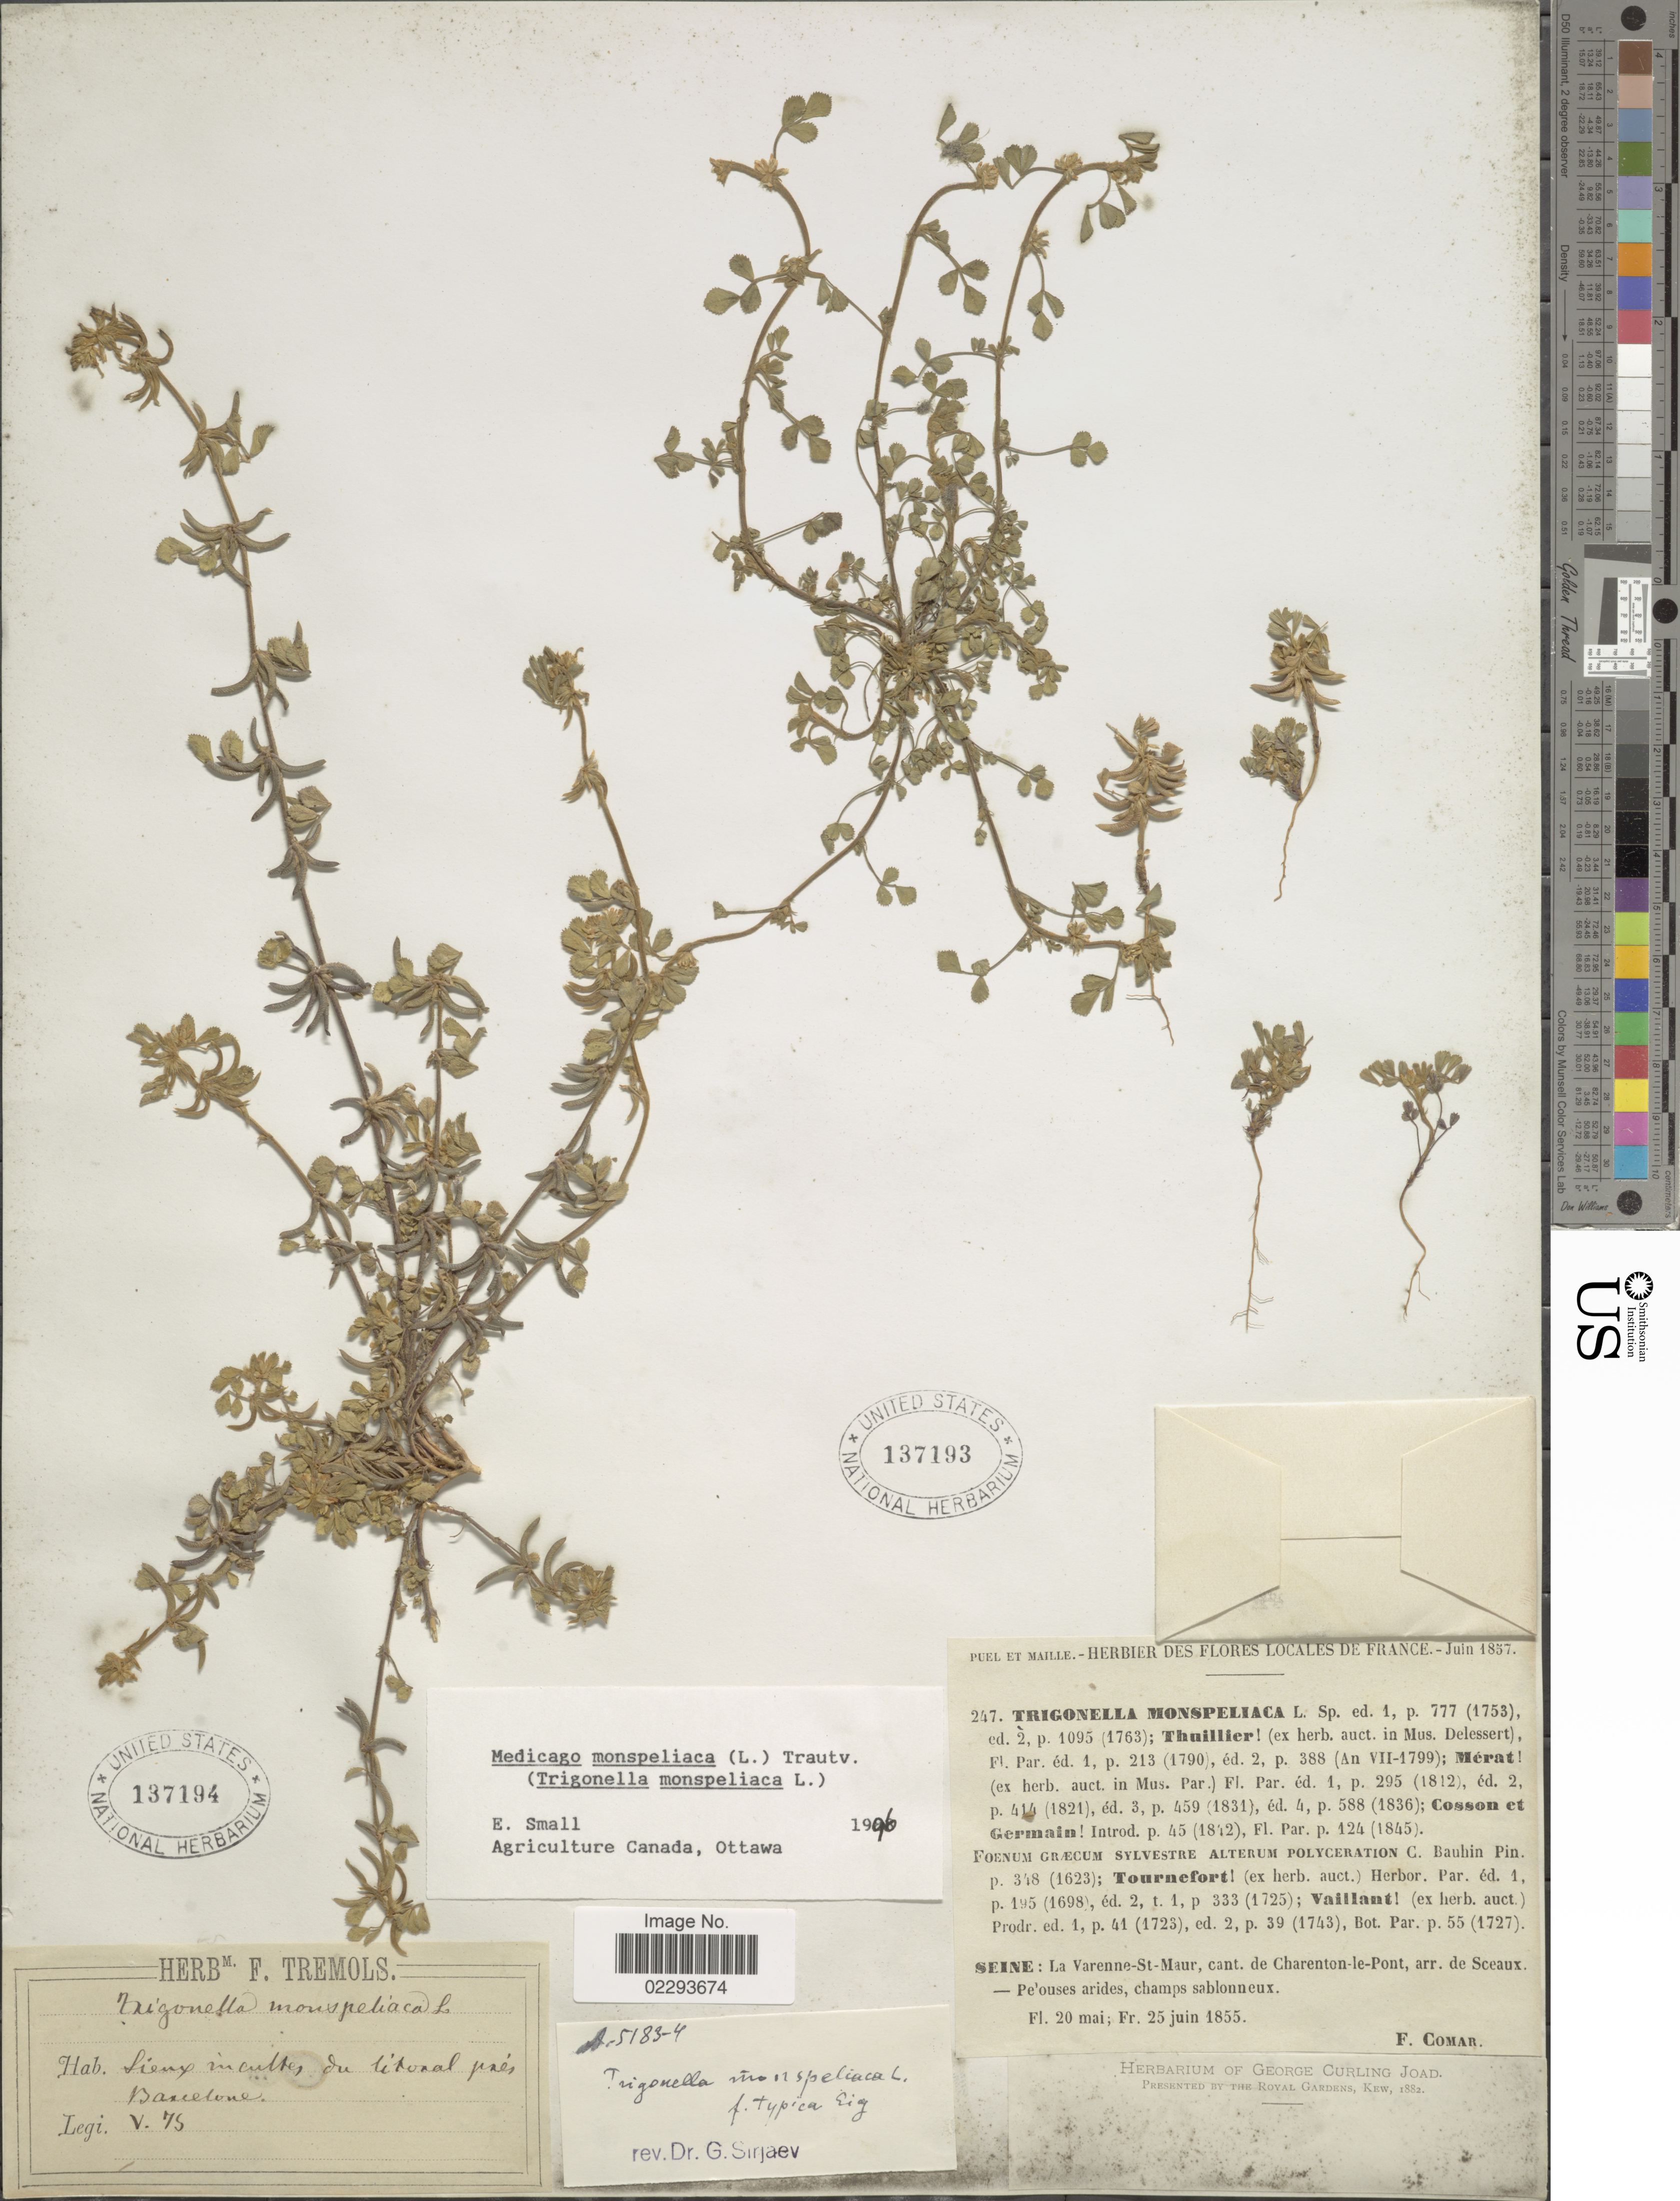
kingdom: Plantae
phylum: Tracheophyta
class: Magnoliopsida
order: Fabales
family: Fabaceae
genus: Medicago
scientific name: Medicago monspeliaca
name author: (L.) Trautv.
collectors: ex Herb. F. Tremols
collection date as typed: Transcribed d/m/y: /5/75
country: Spain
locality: Lieux incultes, du litoral pres Barselone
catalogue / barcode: US 137194-2